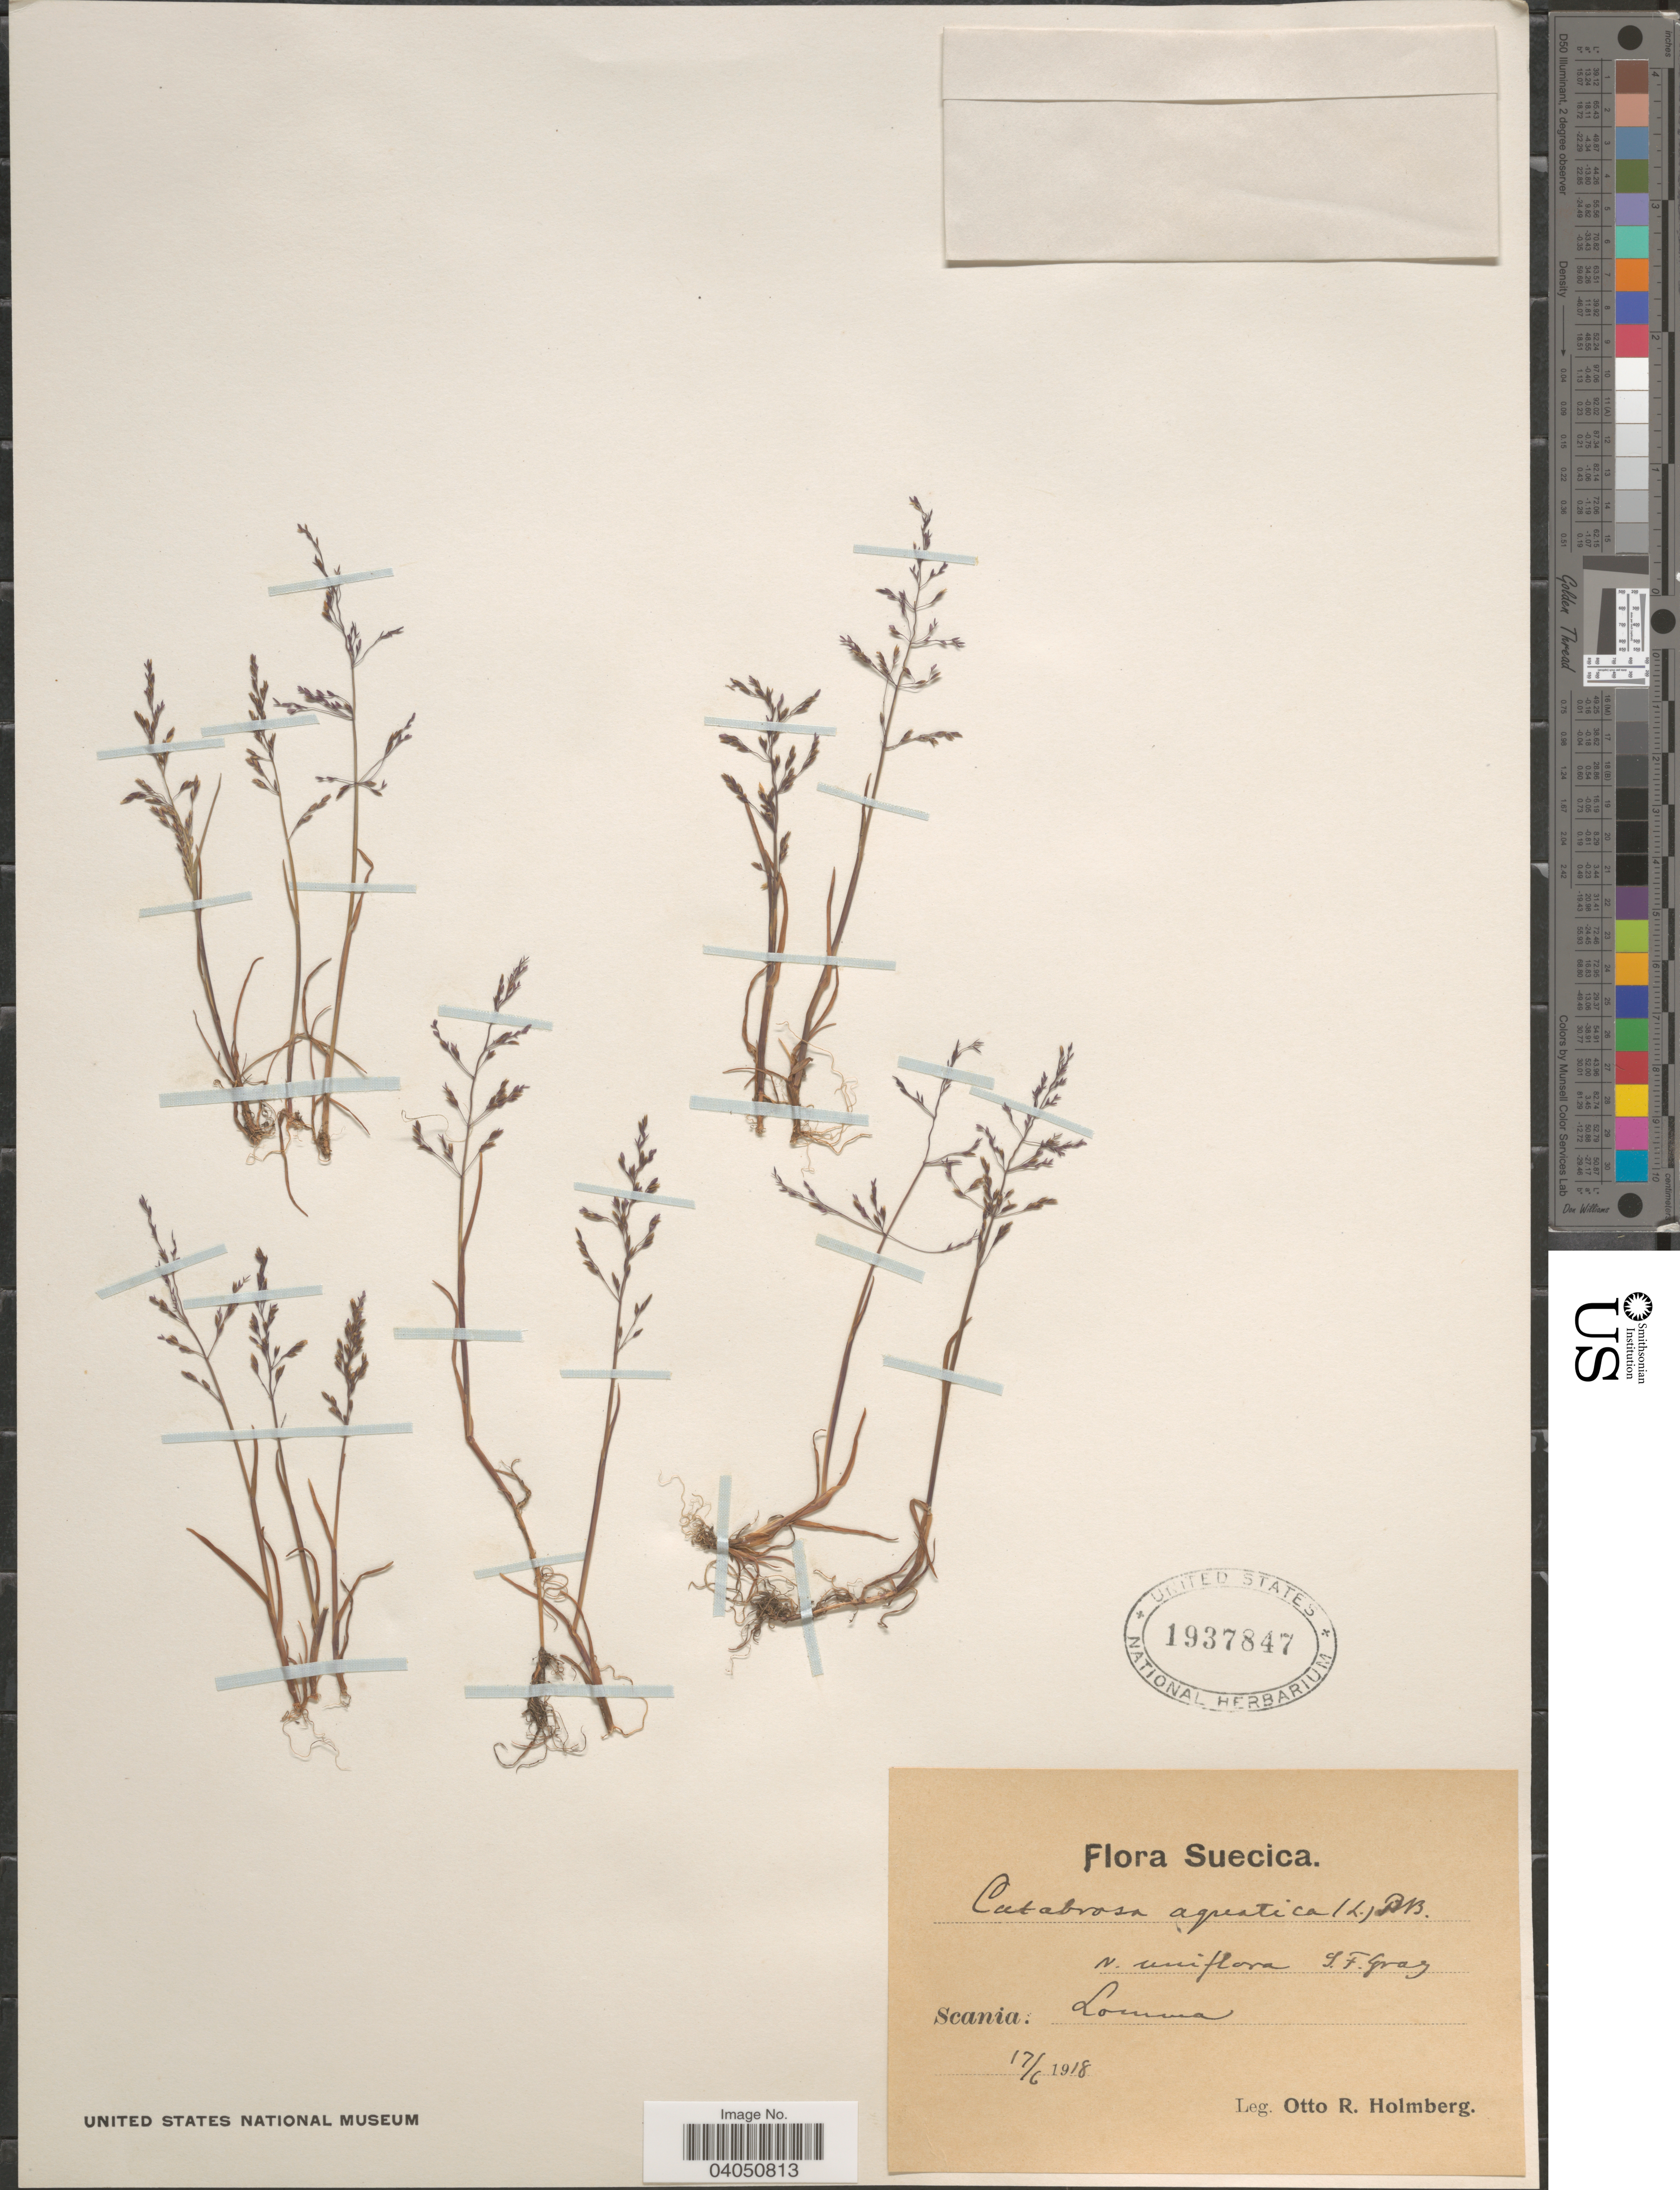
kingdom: Plantae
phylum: Tracheophyta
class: Liliopsida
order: Poales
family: Poaceae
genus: Catabrosa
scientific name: Catabrosa aquatica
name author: (L.) P. Beauv.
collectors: O. Holmberg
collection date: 1918-06-17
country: Sweden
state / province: Skåne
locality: Suecica. Scania: Lomma.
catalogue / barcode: US 1937847